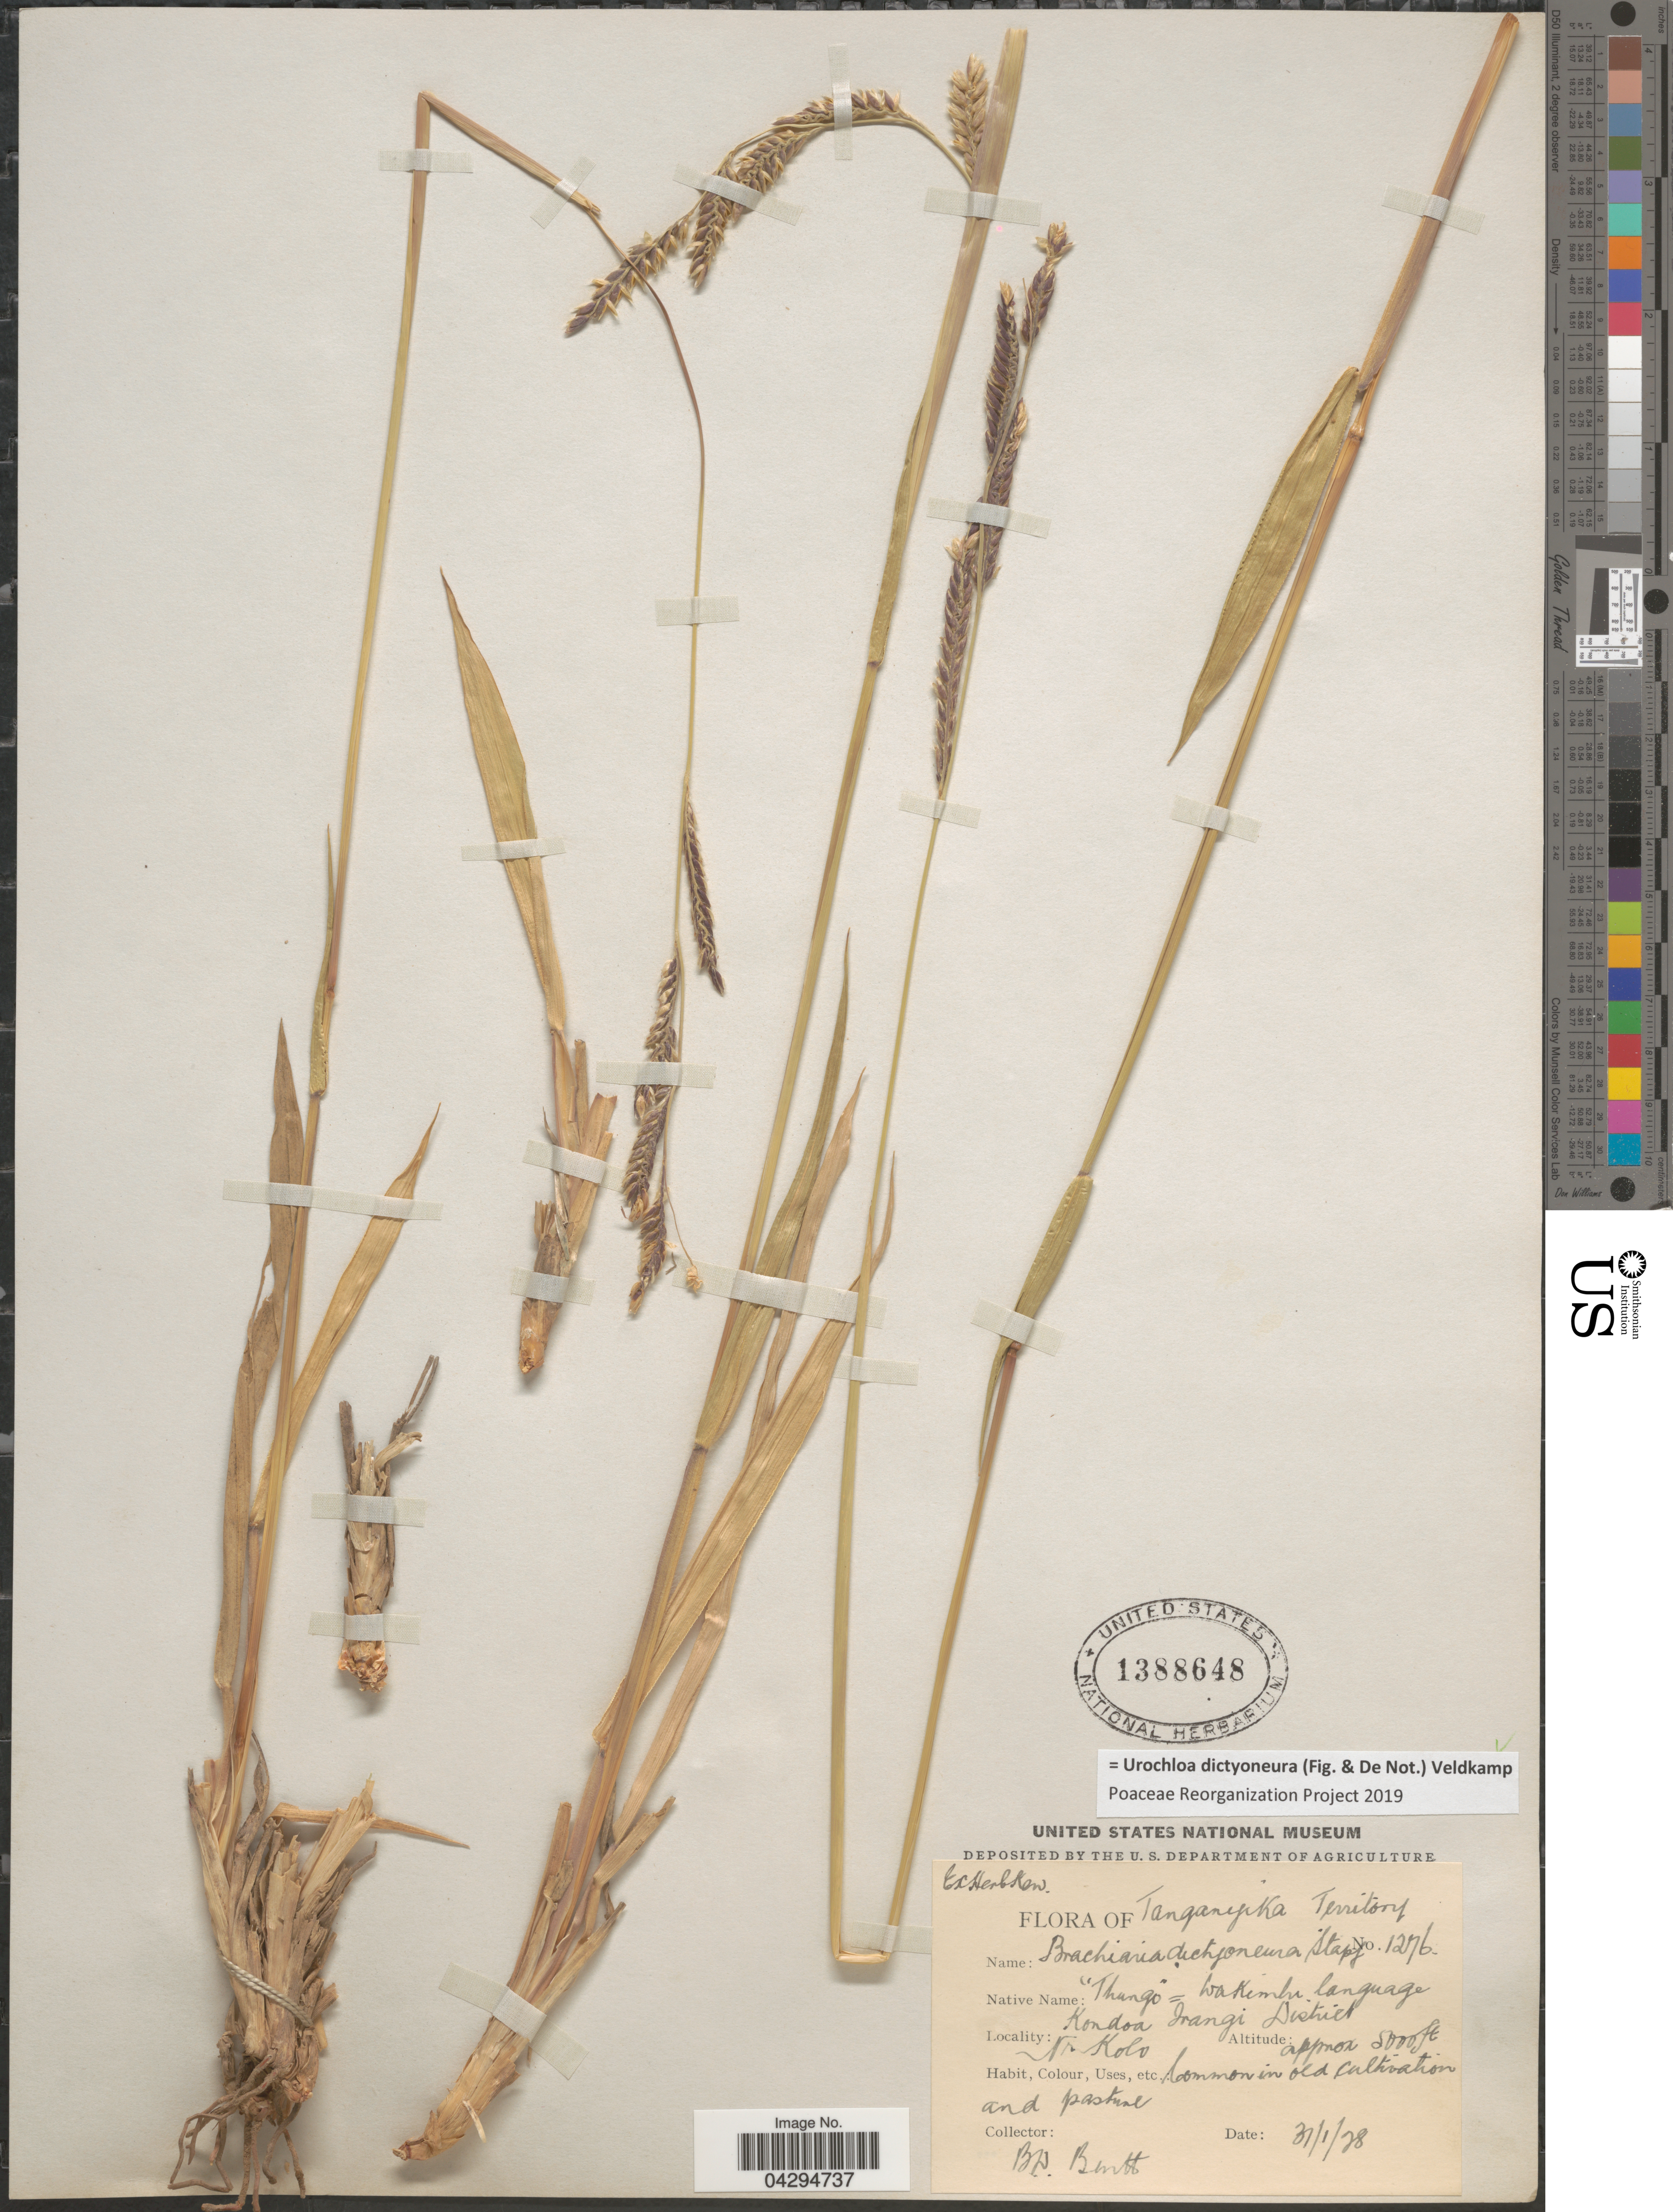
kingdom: Plantae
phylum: Tracheophyta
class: Liliopsida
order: Poales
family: Poaceae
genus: Urochloa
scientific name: Urochloa dictyoneura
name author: (Fig. & De Not.) Veldkamp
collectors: B. D. Burtt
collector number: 1276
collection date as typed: Transcribed d/m/y: 31/1/28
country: Tanzania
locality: Tanganyika Territory. Kondoa Irangi District. Nr. Kolo.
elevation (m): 1524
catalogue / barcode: US 1388648